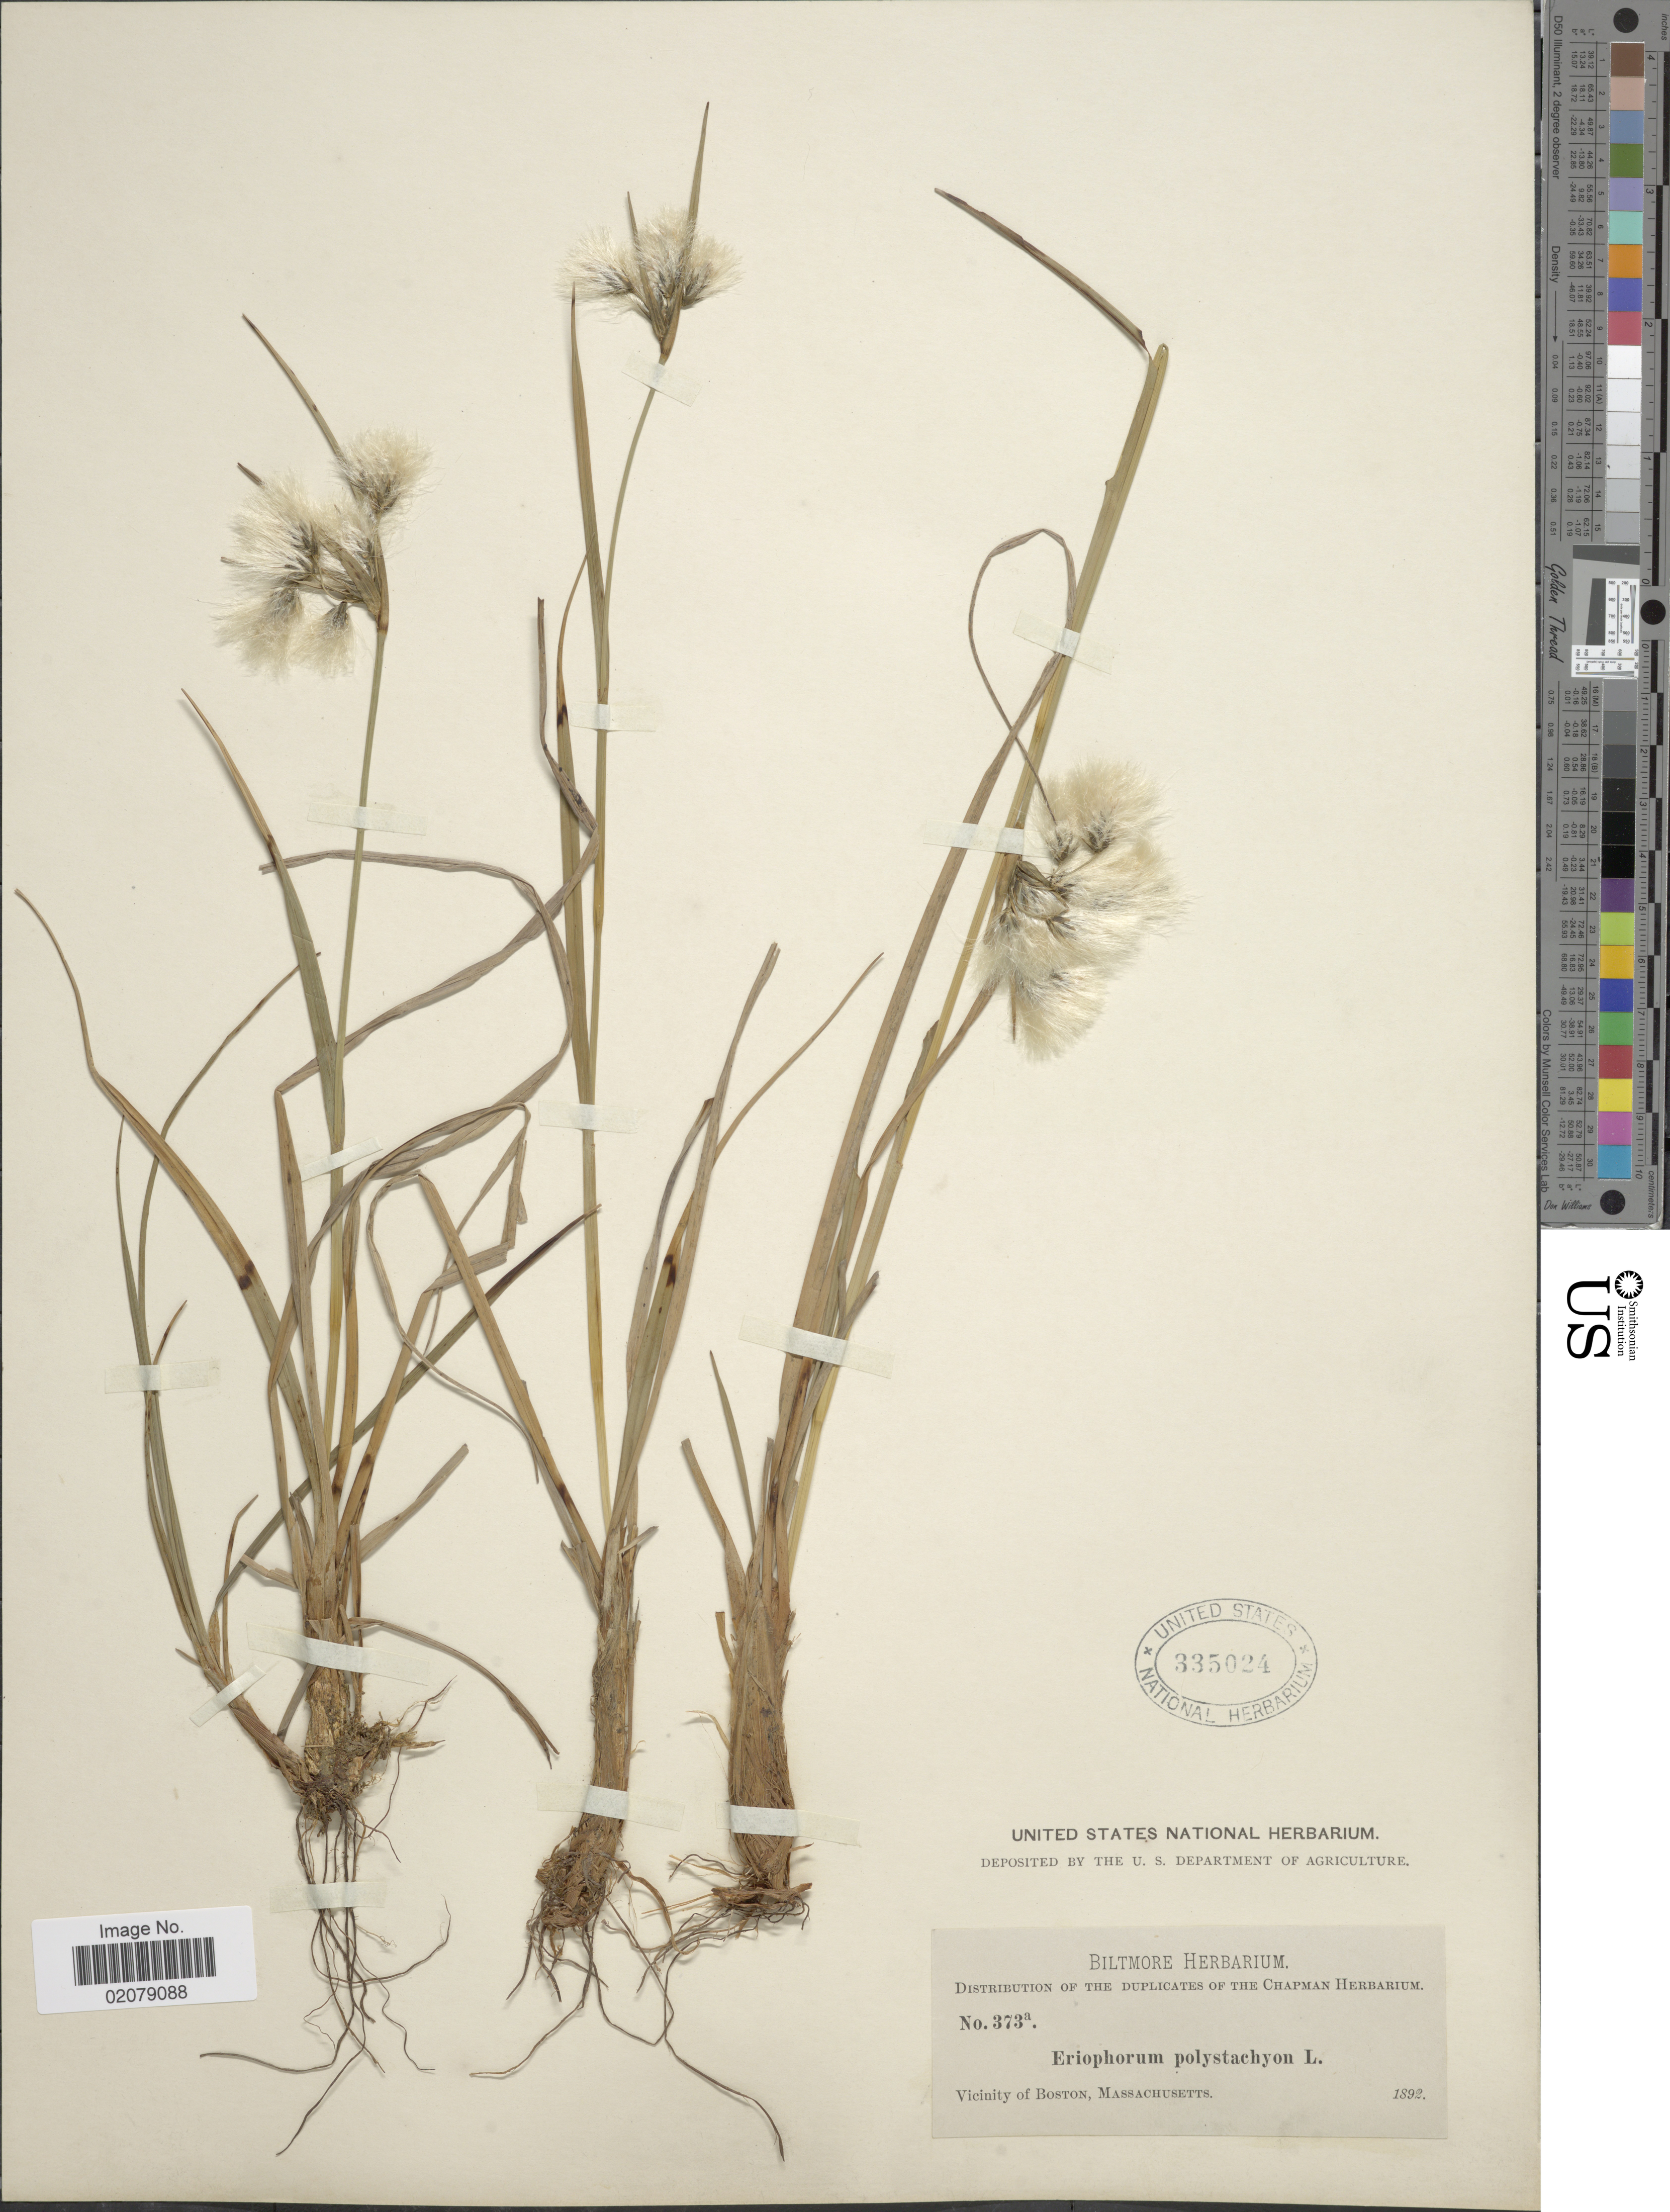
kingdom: Plantae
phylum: Tracheophyta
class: Liliopsida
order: Poales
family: Cyperaceae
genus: Eriophorum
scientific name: Eriophorum viridicarinatum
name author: (Englem.) Fernald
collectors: ex herb. Biltmore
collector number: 373a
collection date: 1892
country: United States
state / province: Massachusetts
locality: Vicinity of Boston, Massachusetts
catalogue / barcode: US 335024